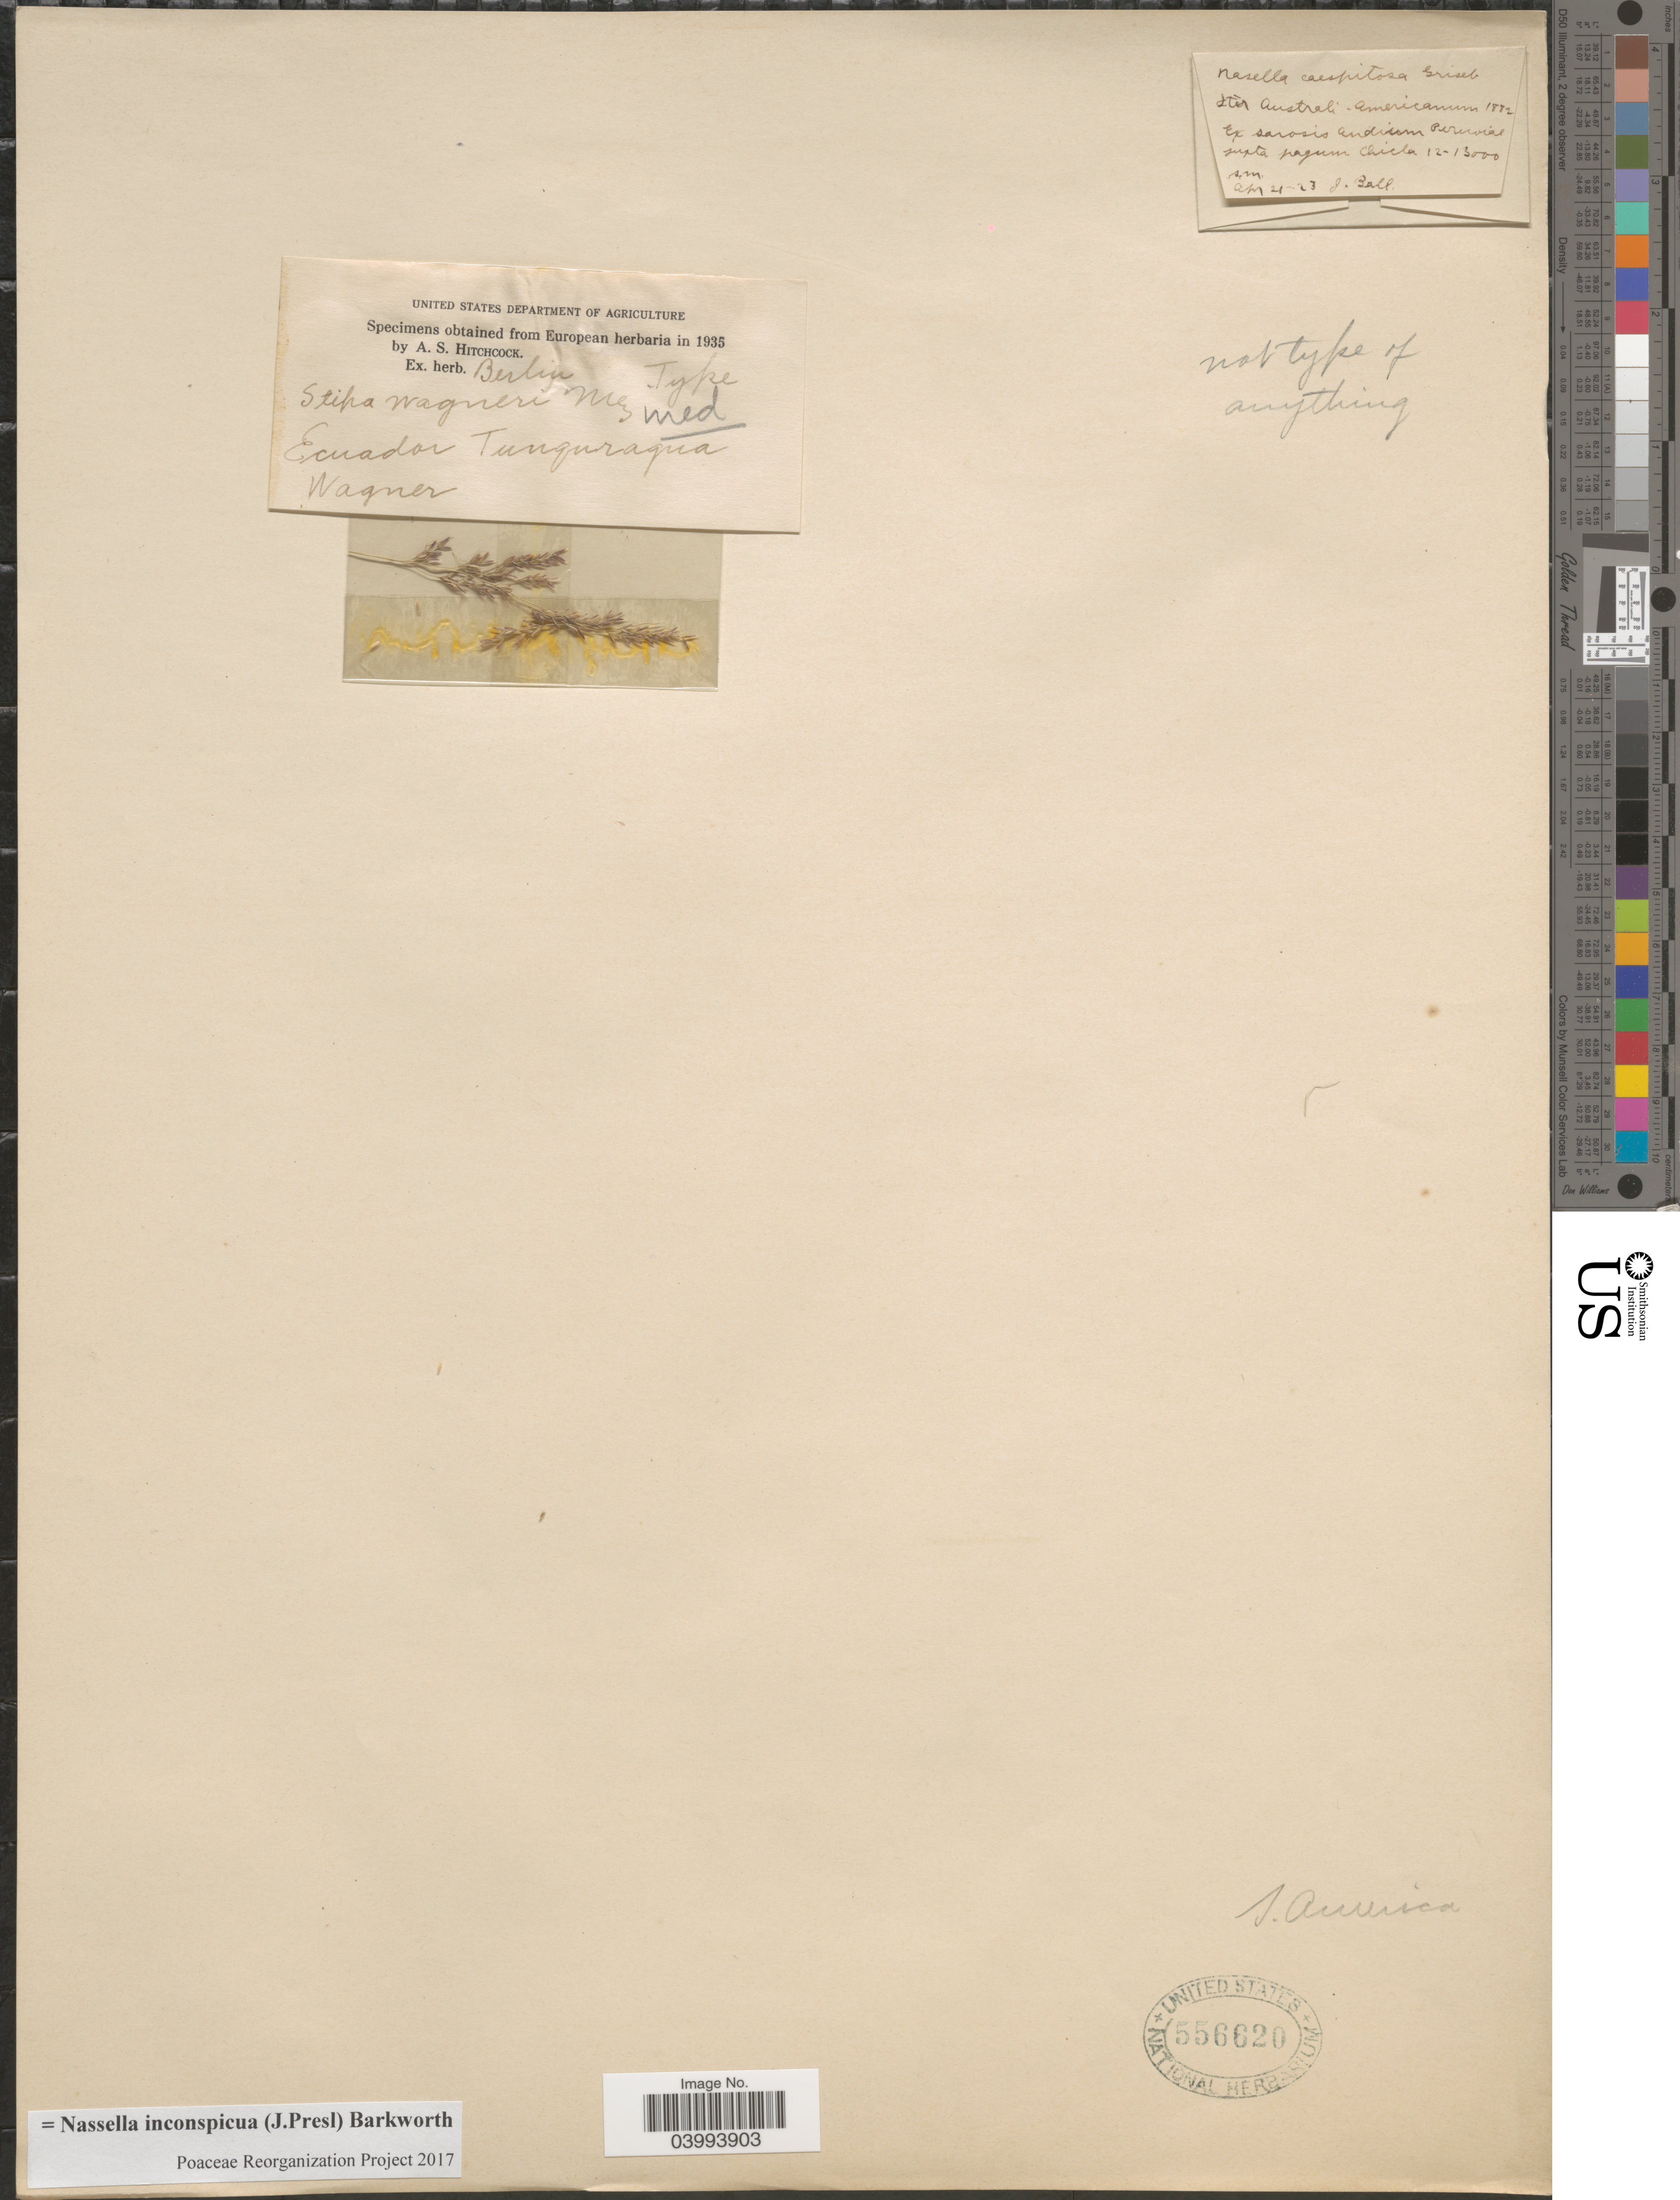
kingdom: Plantae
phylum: Tracheophyta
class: Liliopsida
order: Poales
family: Poaceae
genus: Nassella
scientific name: Nassella inconspicua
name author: (J. Presl) Barkworth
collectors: J. Ball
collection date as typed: Transcribed d/m/y: 21/4/23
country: Peru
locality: Iter Australi. Americanum. Ex sarosis Andium Peruvias juxta pagum Chicla.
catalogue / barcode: US 556620